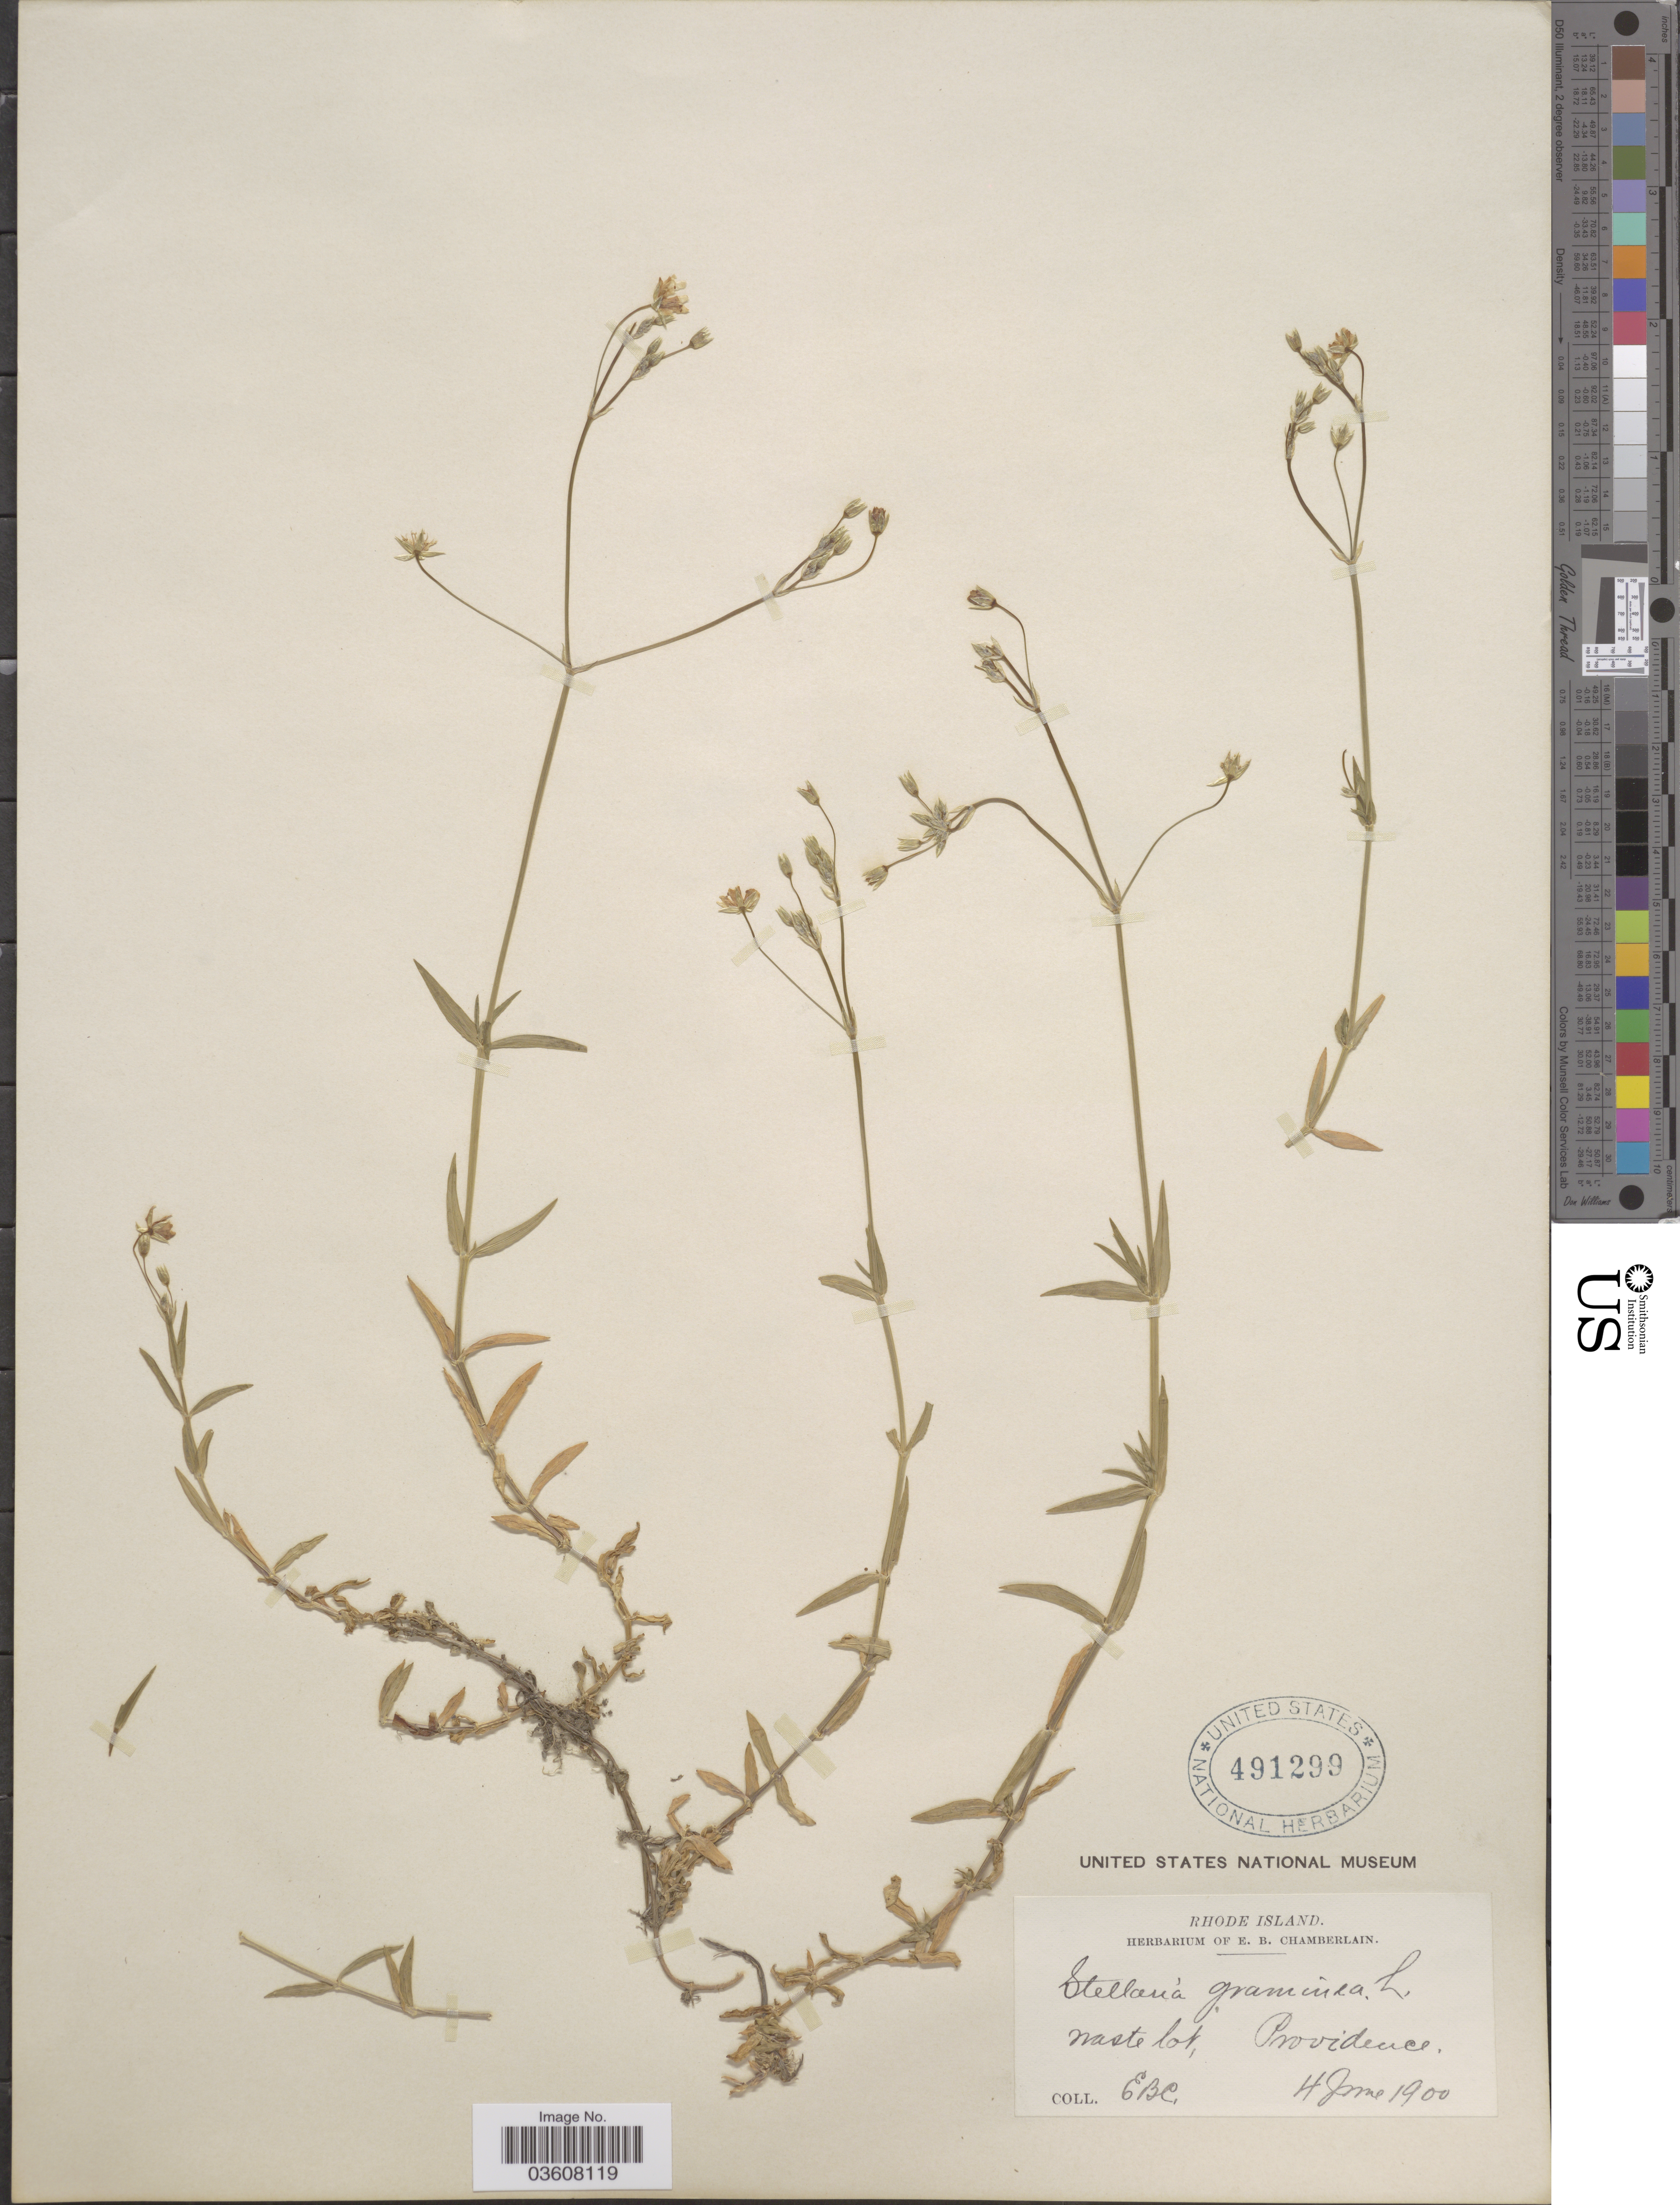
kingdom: Plantae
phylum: Tracheophyta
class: Magnoliopsida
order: Caryophyllales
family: Caryophyllaceae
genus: Stellaria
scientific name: Stellaria graminea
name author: L.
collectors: E. Chamberlain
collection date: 1900-06-04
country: United States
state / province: Rhode Island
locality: Waste lot, Providence.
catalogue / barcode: US 491299